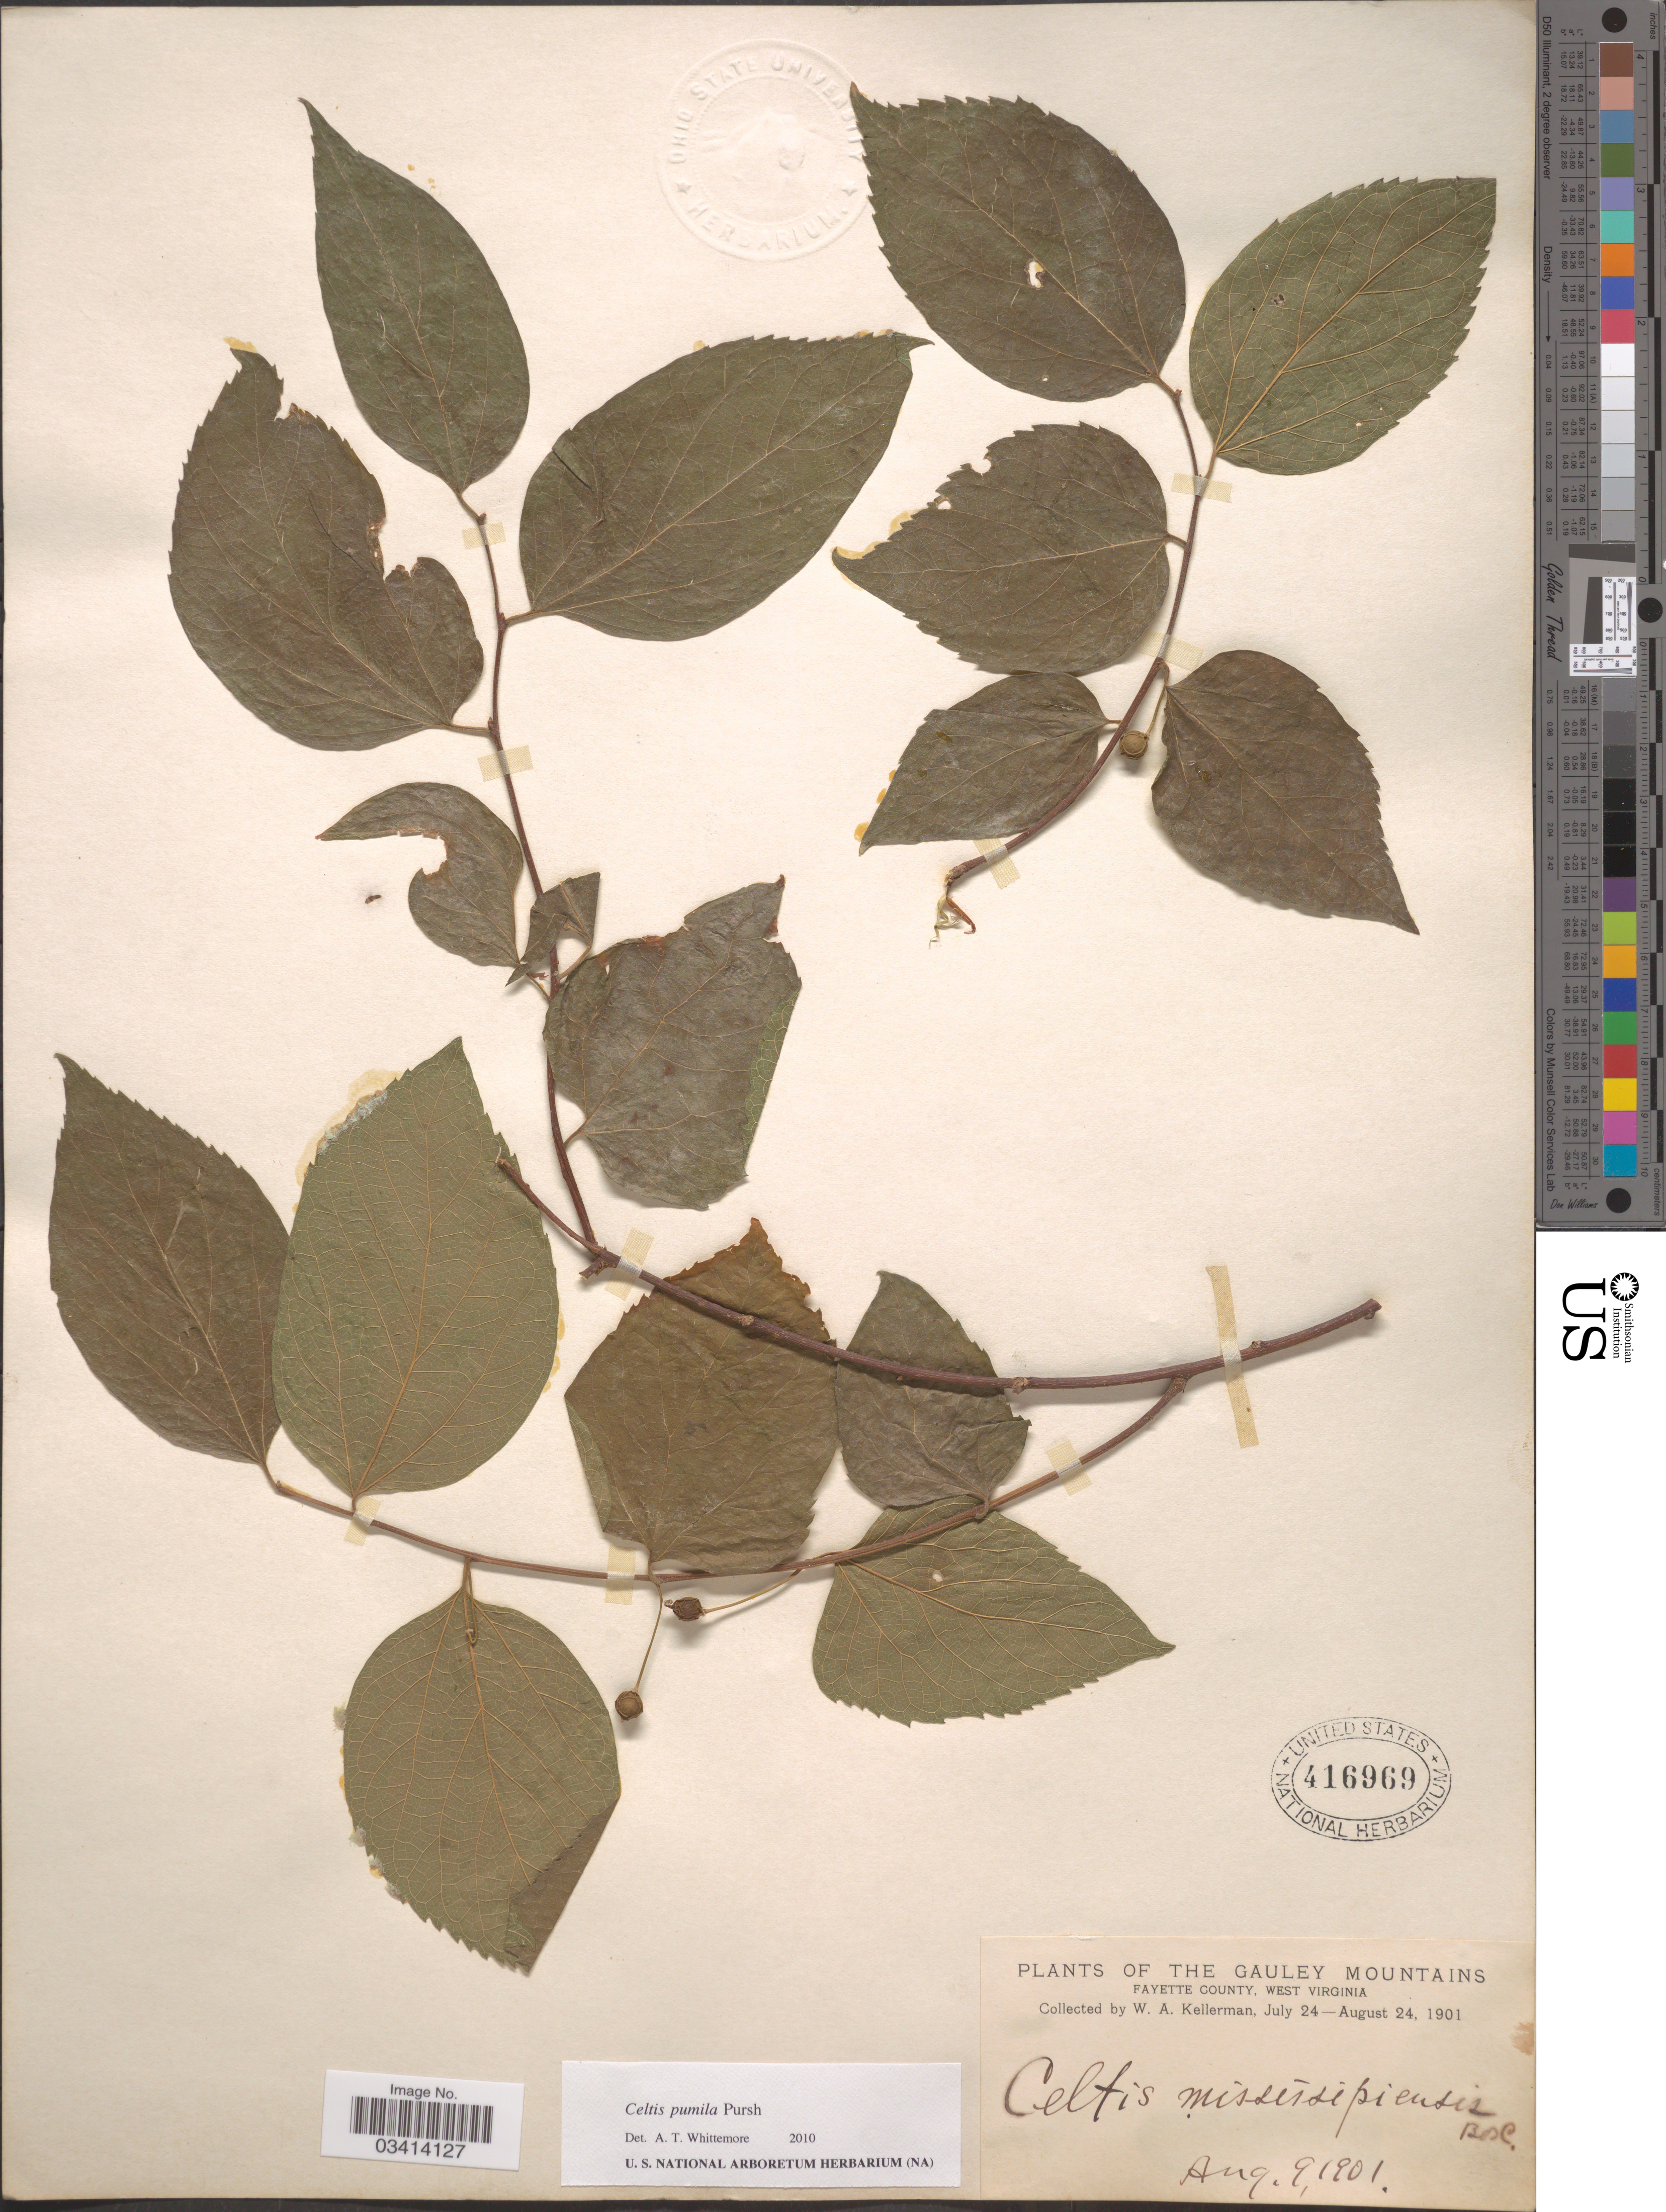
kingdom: Plantae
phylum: Tracheophyta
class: Magnoliopsida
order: Rosales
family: Cannabaceae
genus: Celtis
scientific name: Celtis pumila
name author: Pursh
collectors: W. Kellerman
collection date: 1901-08-09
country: United States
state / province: West Virginia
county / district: Fayette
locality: The Gauley Mountains. Fayette County.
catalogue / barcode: US 416969